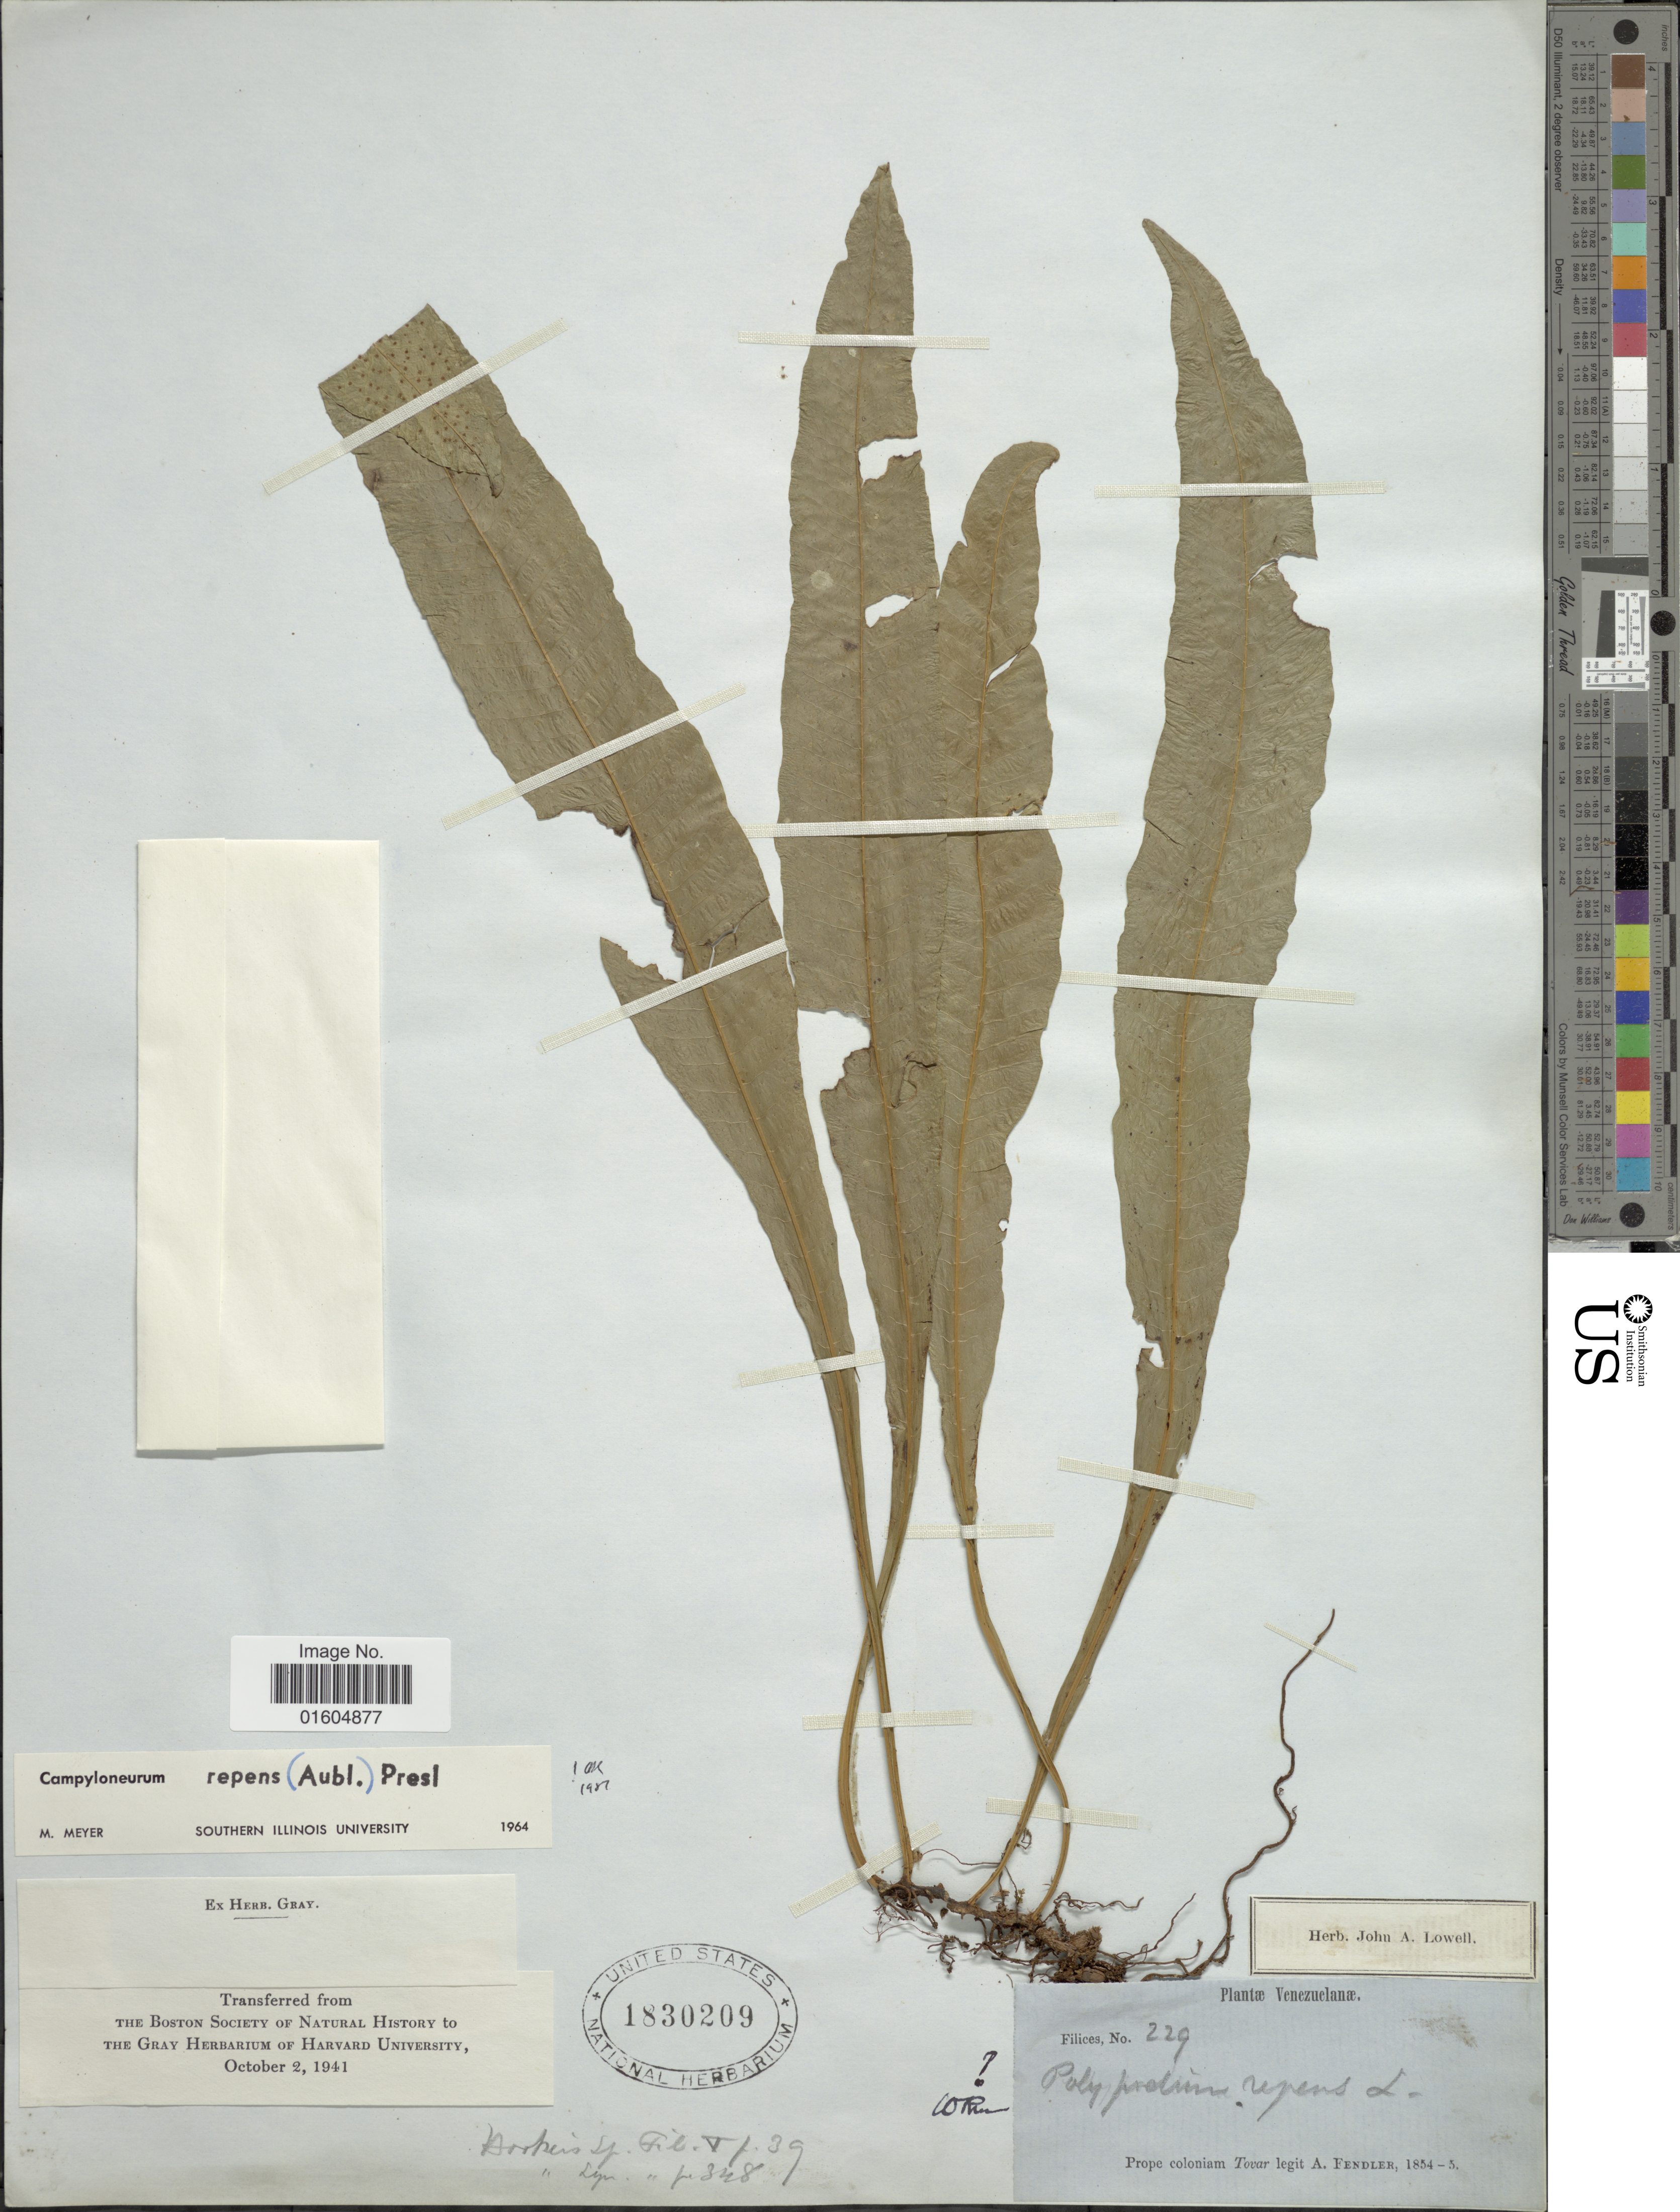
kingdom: Plantae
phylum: Tracheophyta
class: Polypodiopsida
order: Polypodiales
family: Polypodiaceae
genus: Campyloneurum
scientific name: Campyloneurum repens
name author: (Aubl.) C. Presl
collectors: A. Fendler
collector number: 229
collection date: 1854/1855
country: Venezuela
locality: Venezuelanae: Prope coloniam Tovar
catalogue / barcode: US 1830209